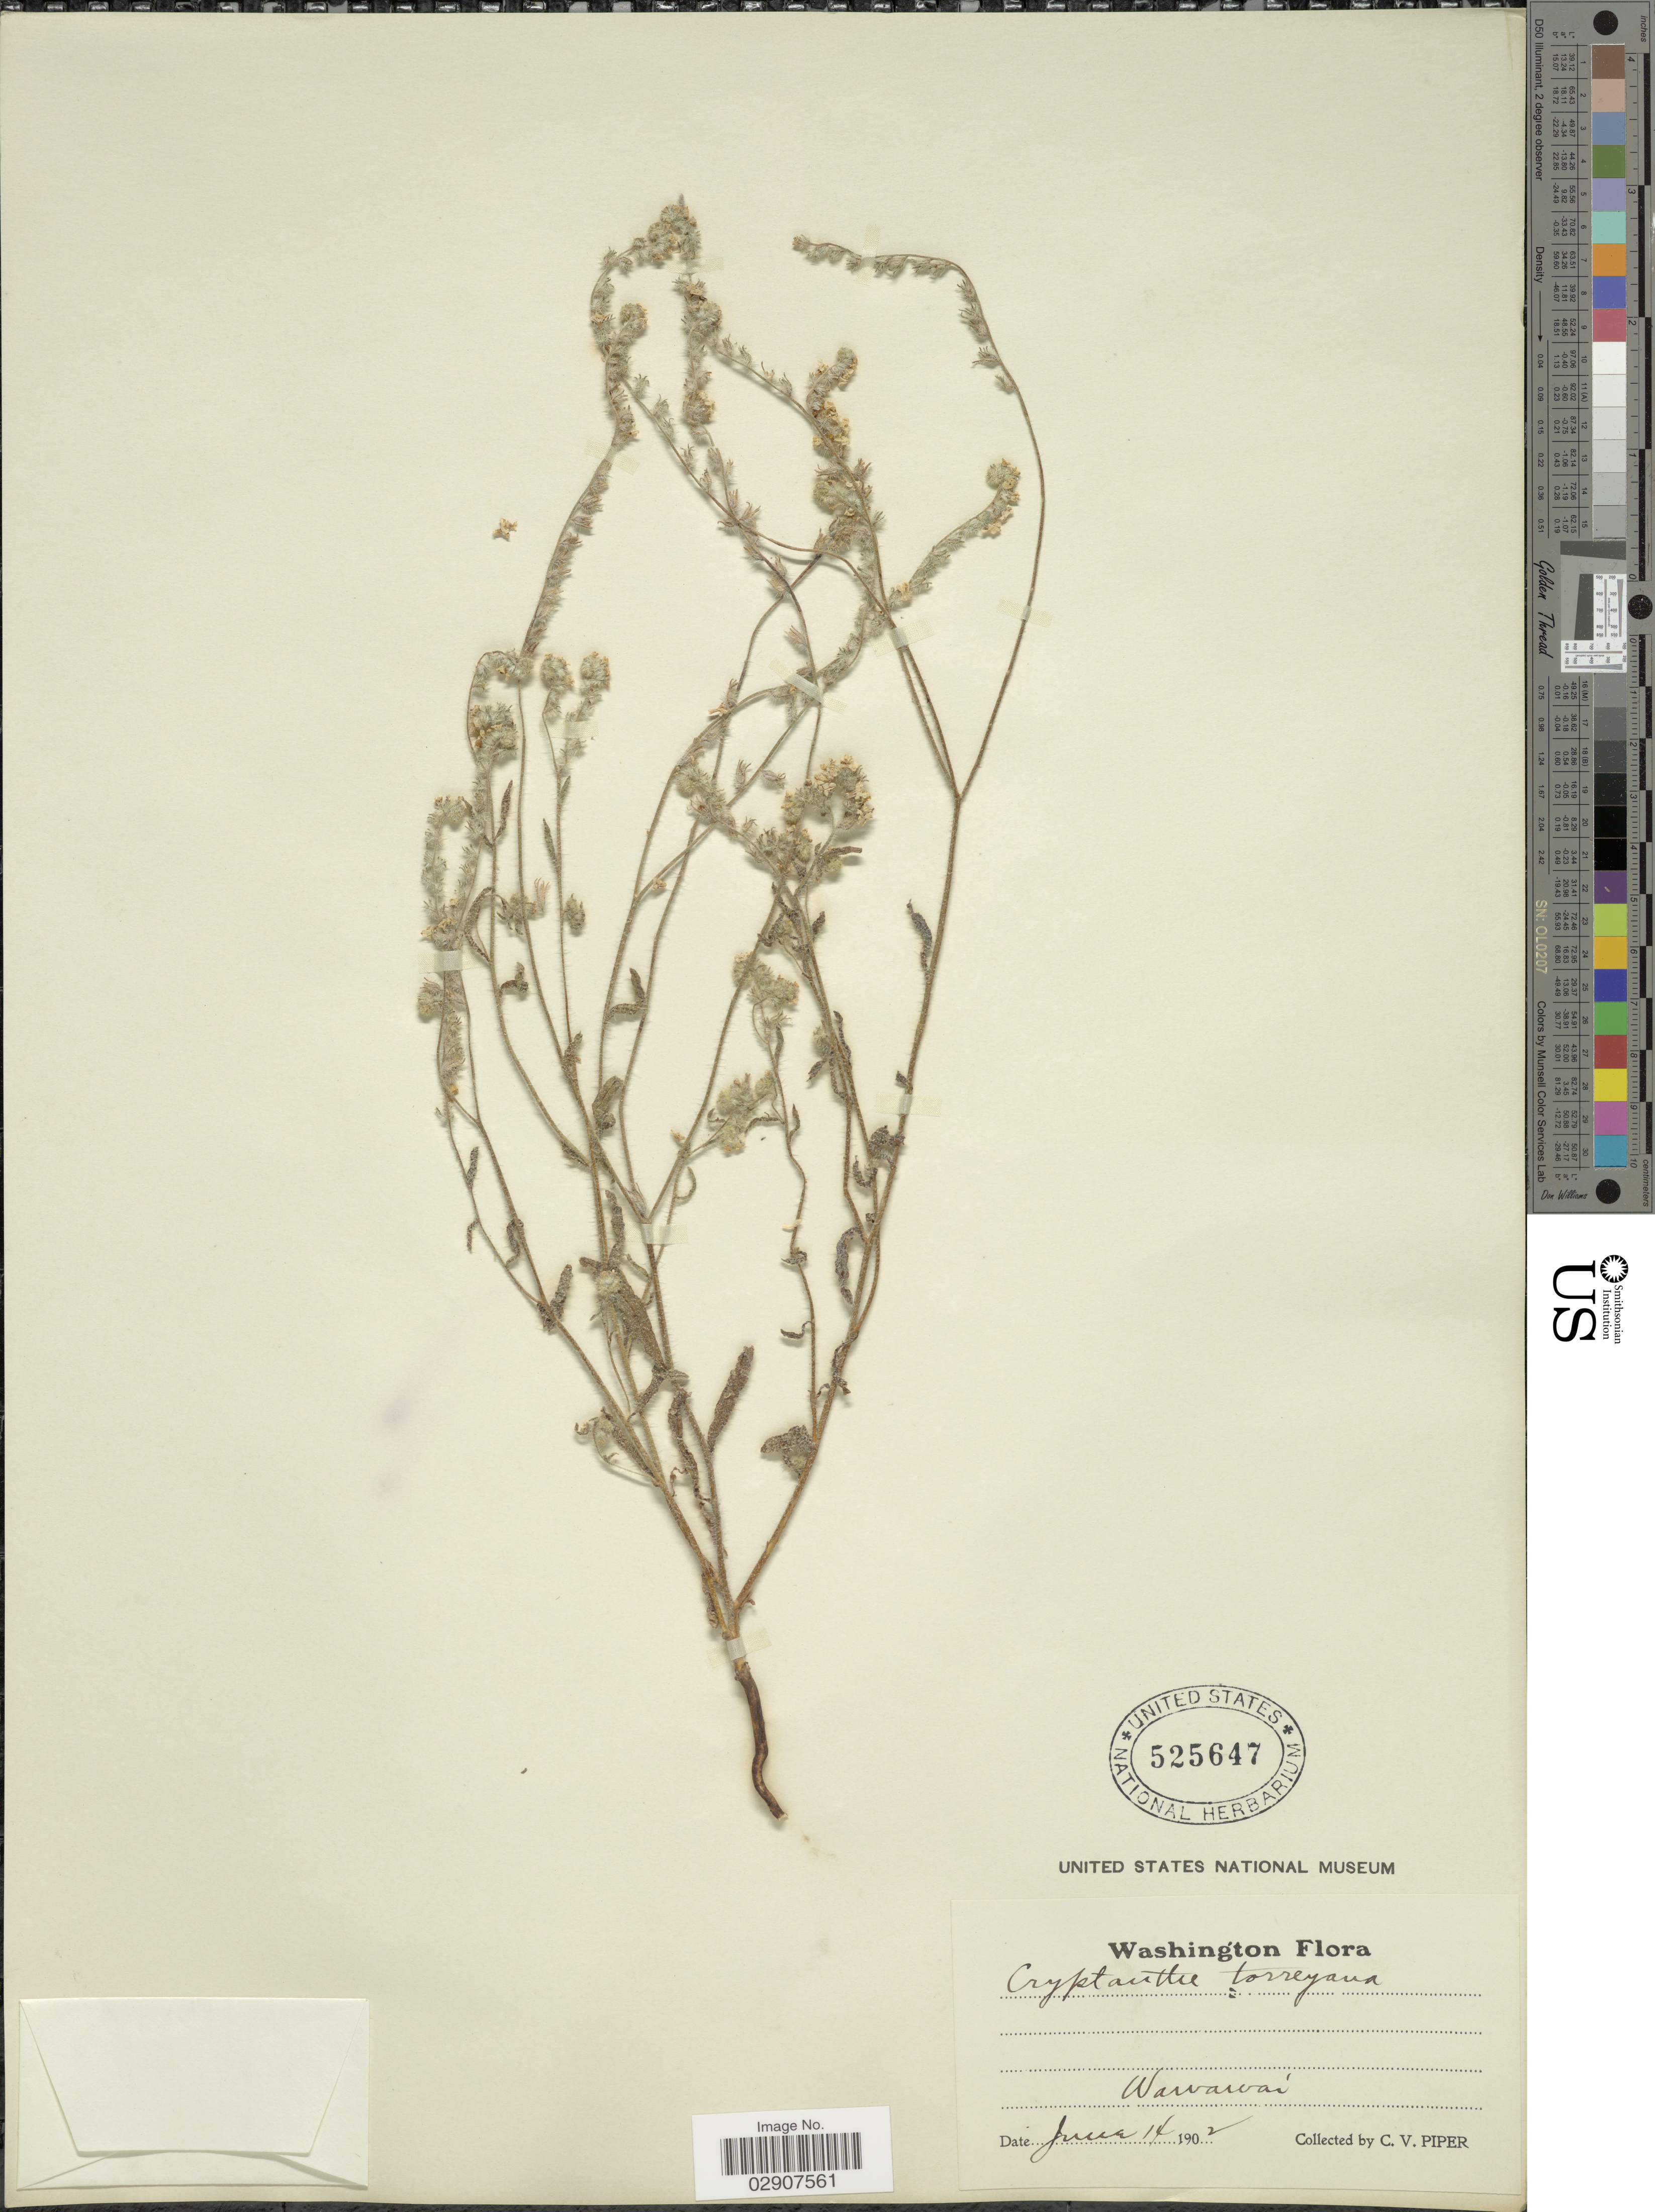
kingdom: Plantae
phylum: Tracheophyta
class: Magnoliopsida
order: Boraginales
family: Boraginaceae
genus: Cryptantha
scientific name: Cryptantha hendersonii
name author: (A. Nelson) A. Nelson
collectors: C. V. Piper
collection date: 1902-06-14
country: United States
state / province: Washington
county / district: Whitman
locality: Wawawai.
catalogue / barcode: US 525647